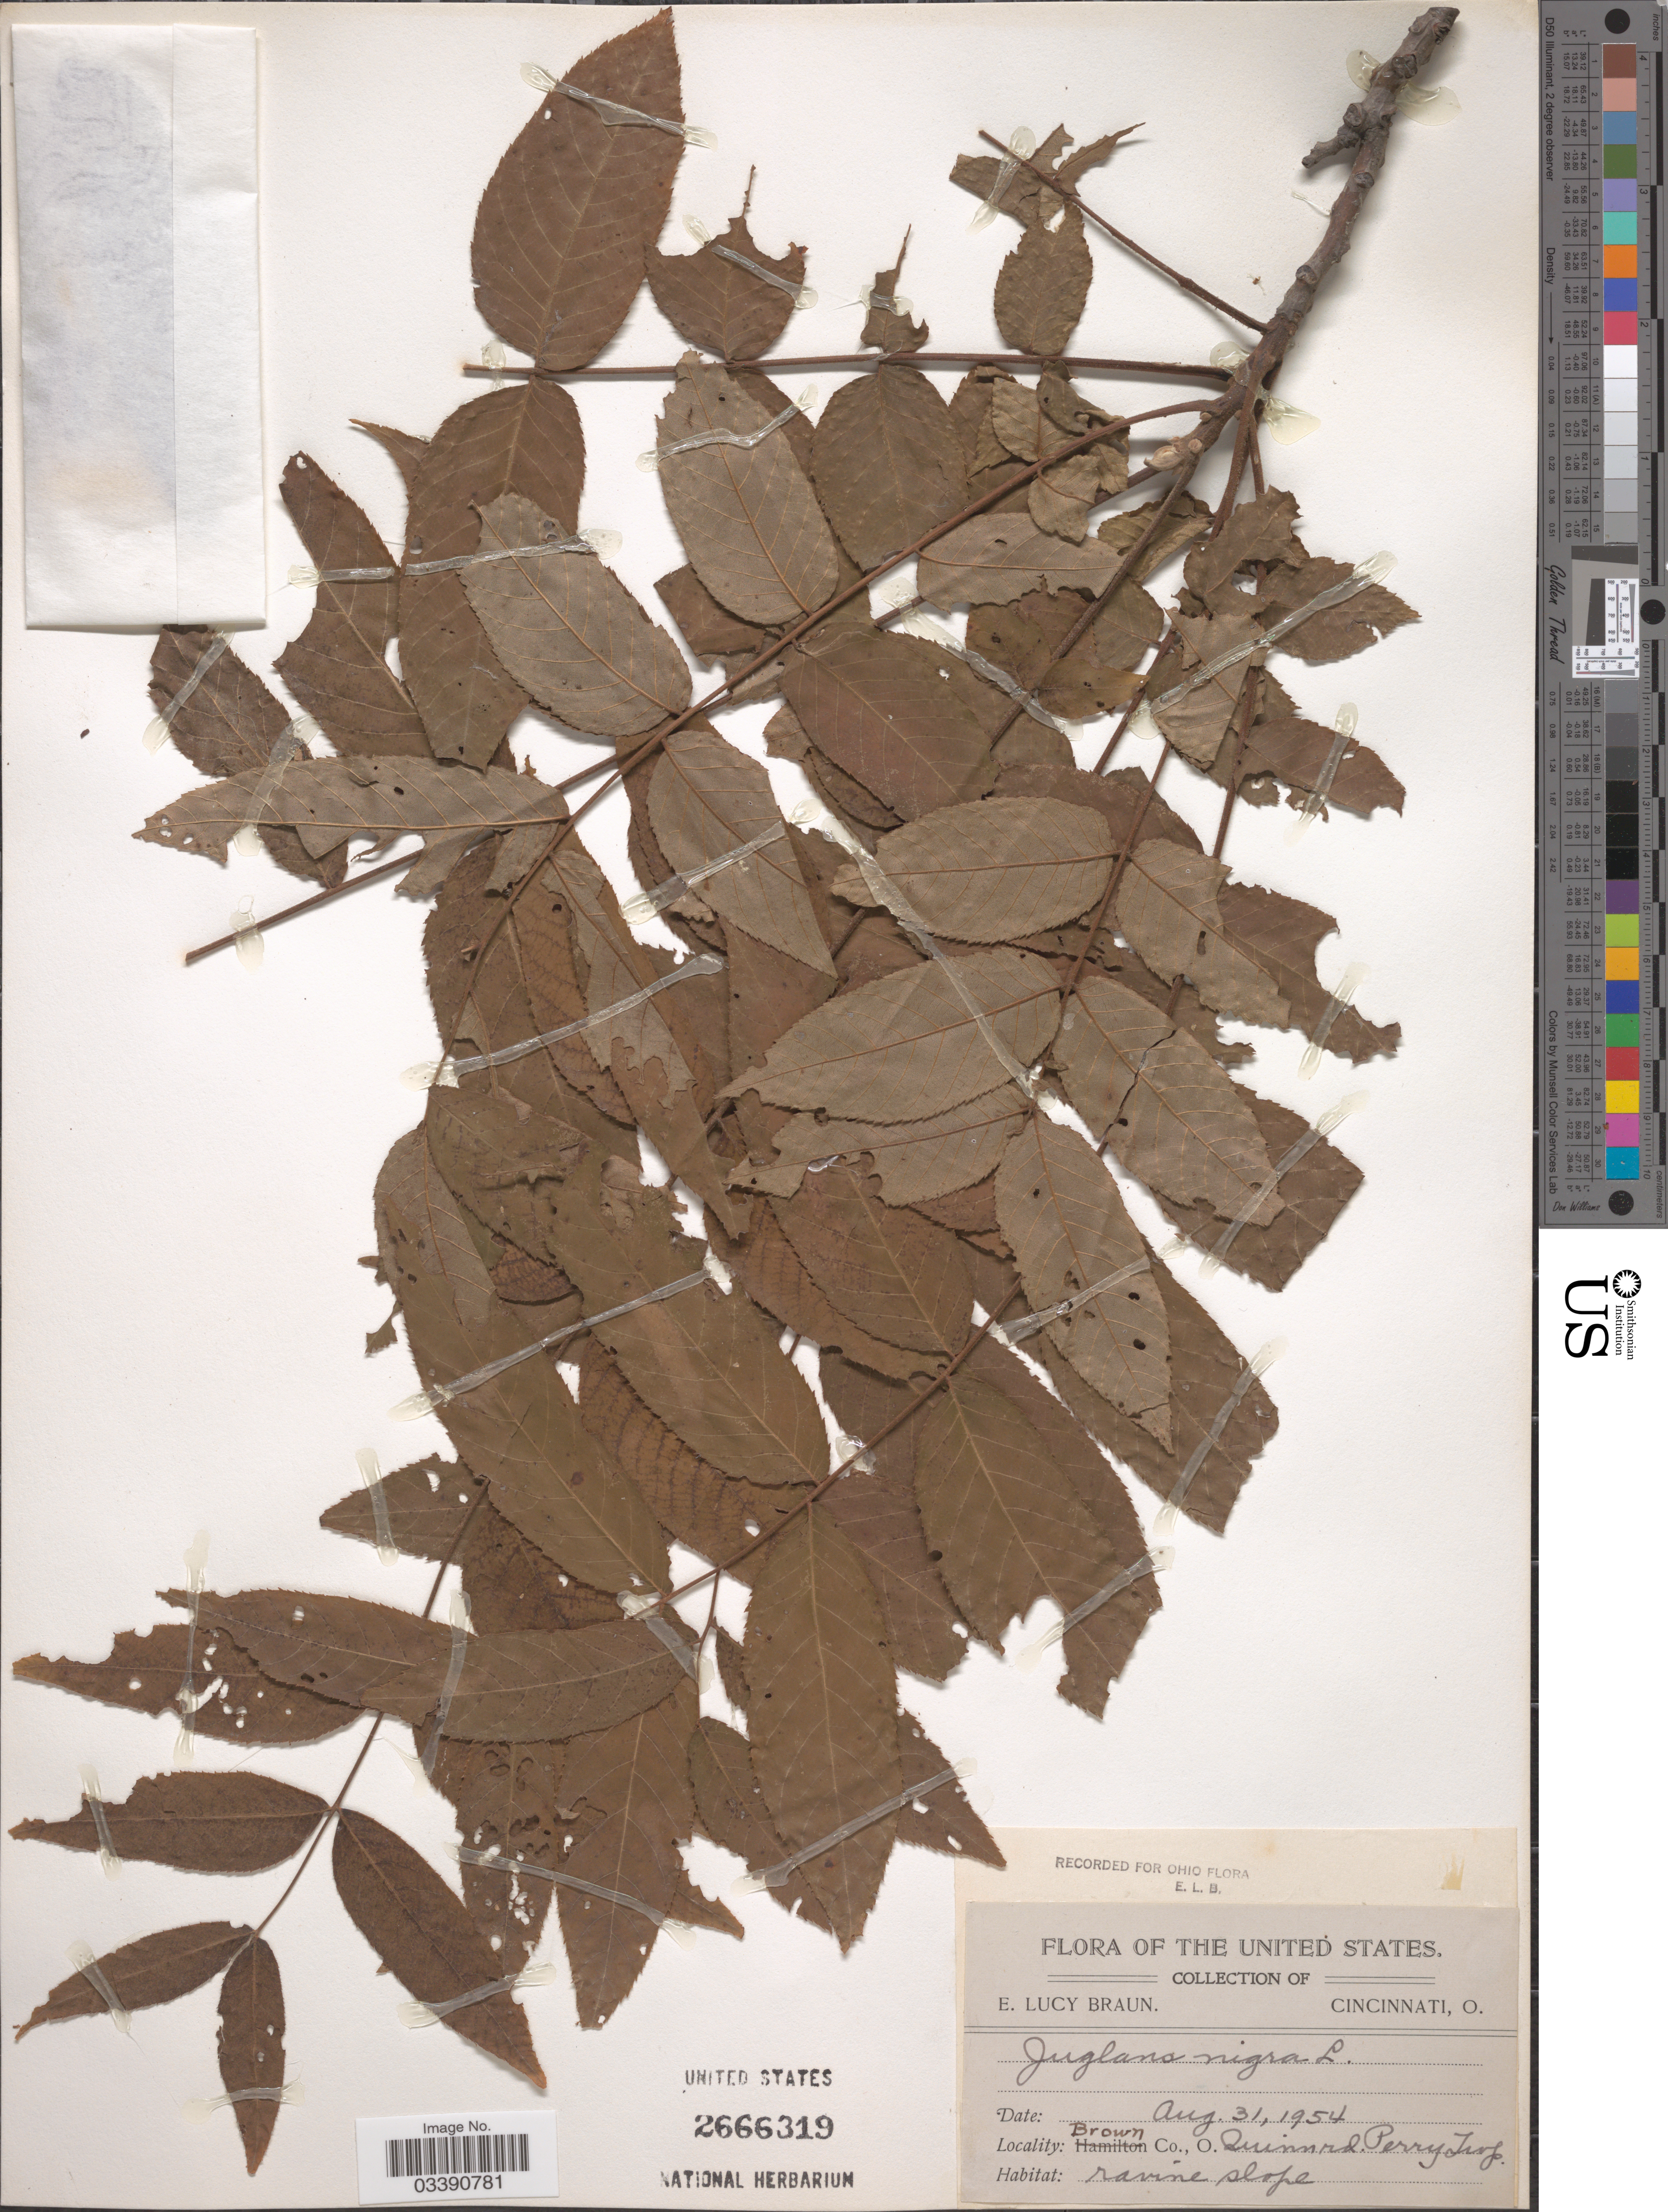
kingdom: Plantae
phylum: Tracheophyta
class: Magnoliopsida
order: Fagales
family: Juglandaceae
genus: Juglans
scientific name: Juglans nigra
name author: L.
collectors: E. L. Braun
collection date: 1954-08-31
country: United States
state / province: Ohio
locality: Brown Co., Quinn rd. Perry Twp.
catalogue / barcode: US 2666319